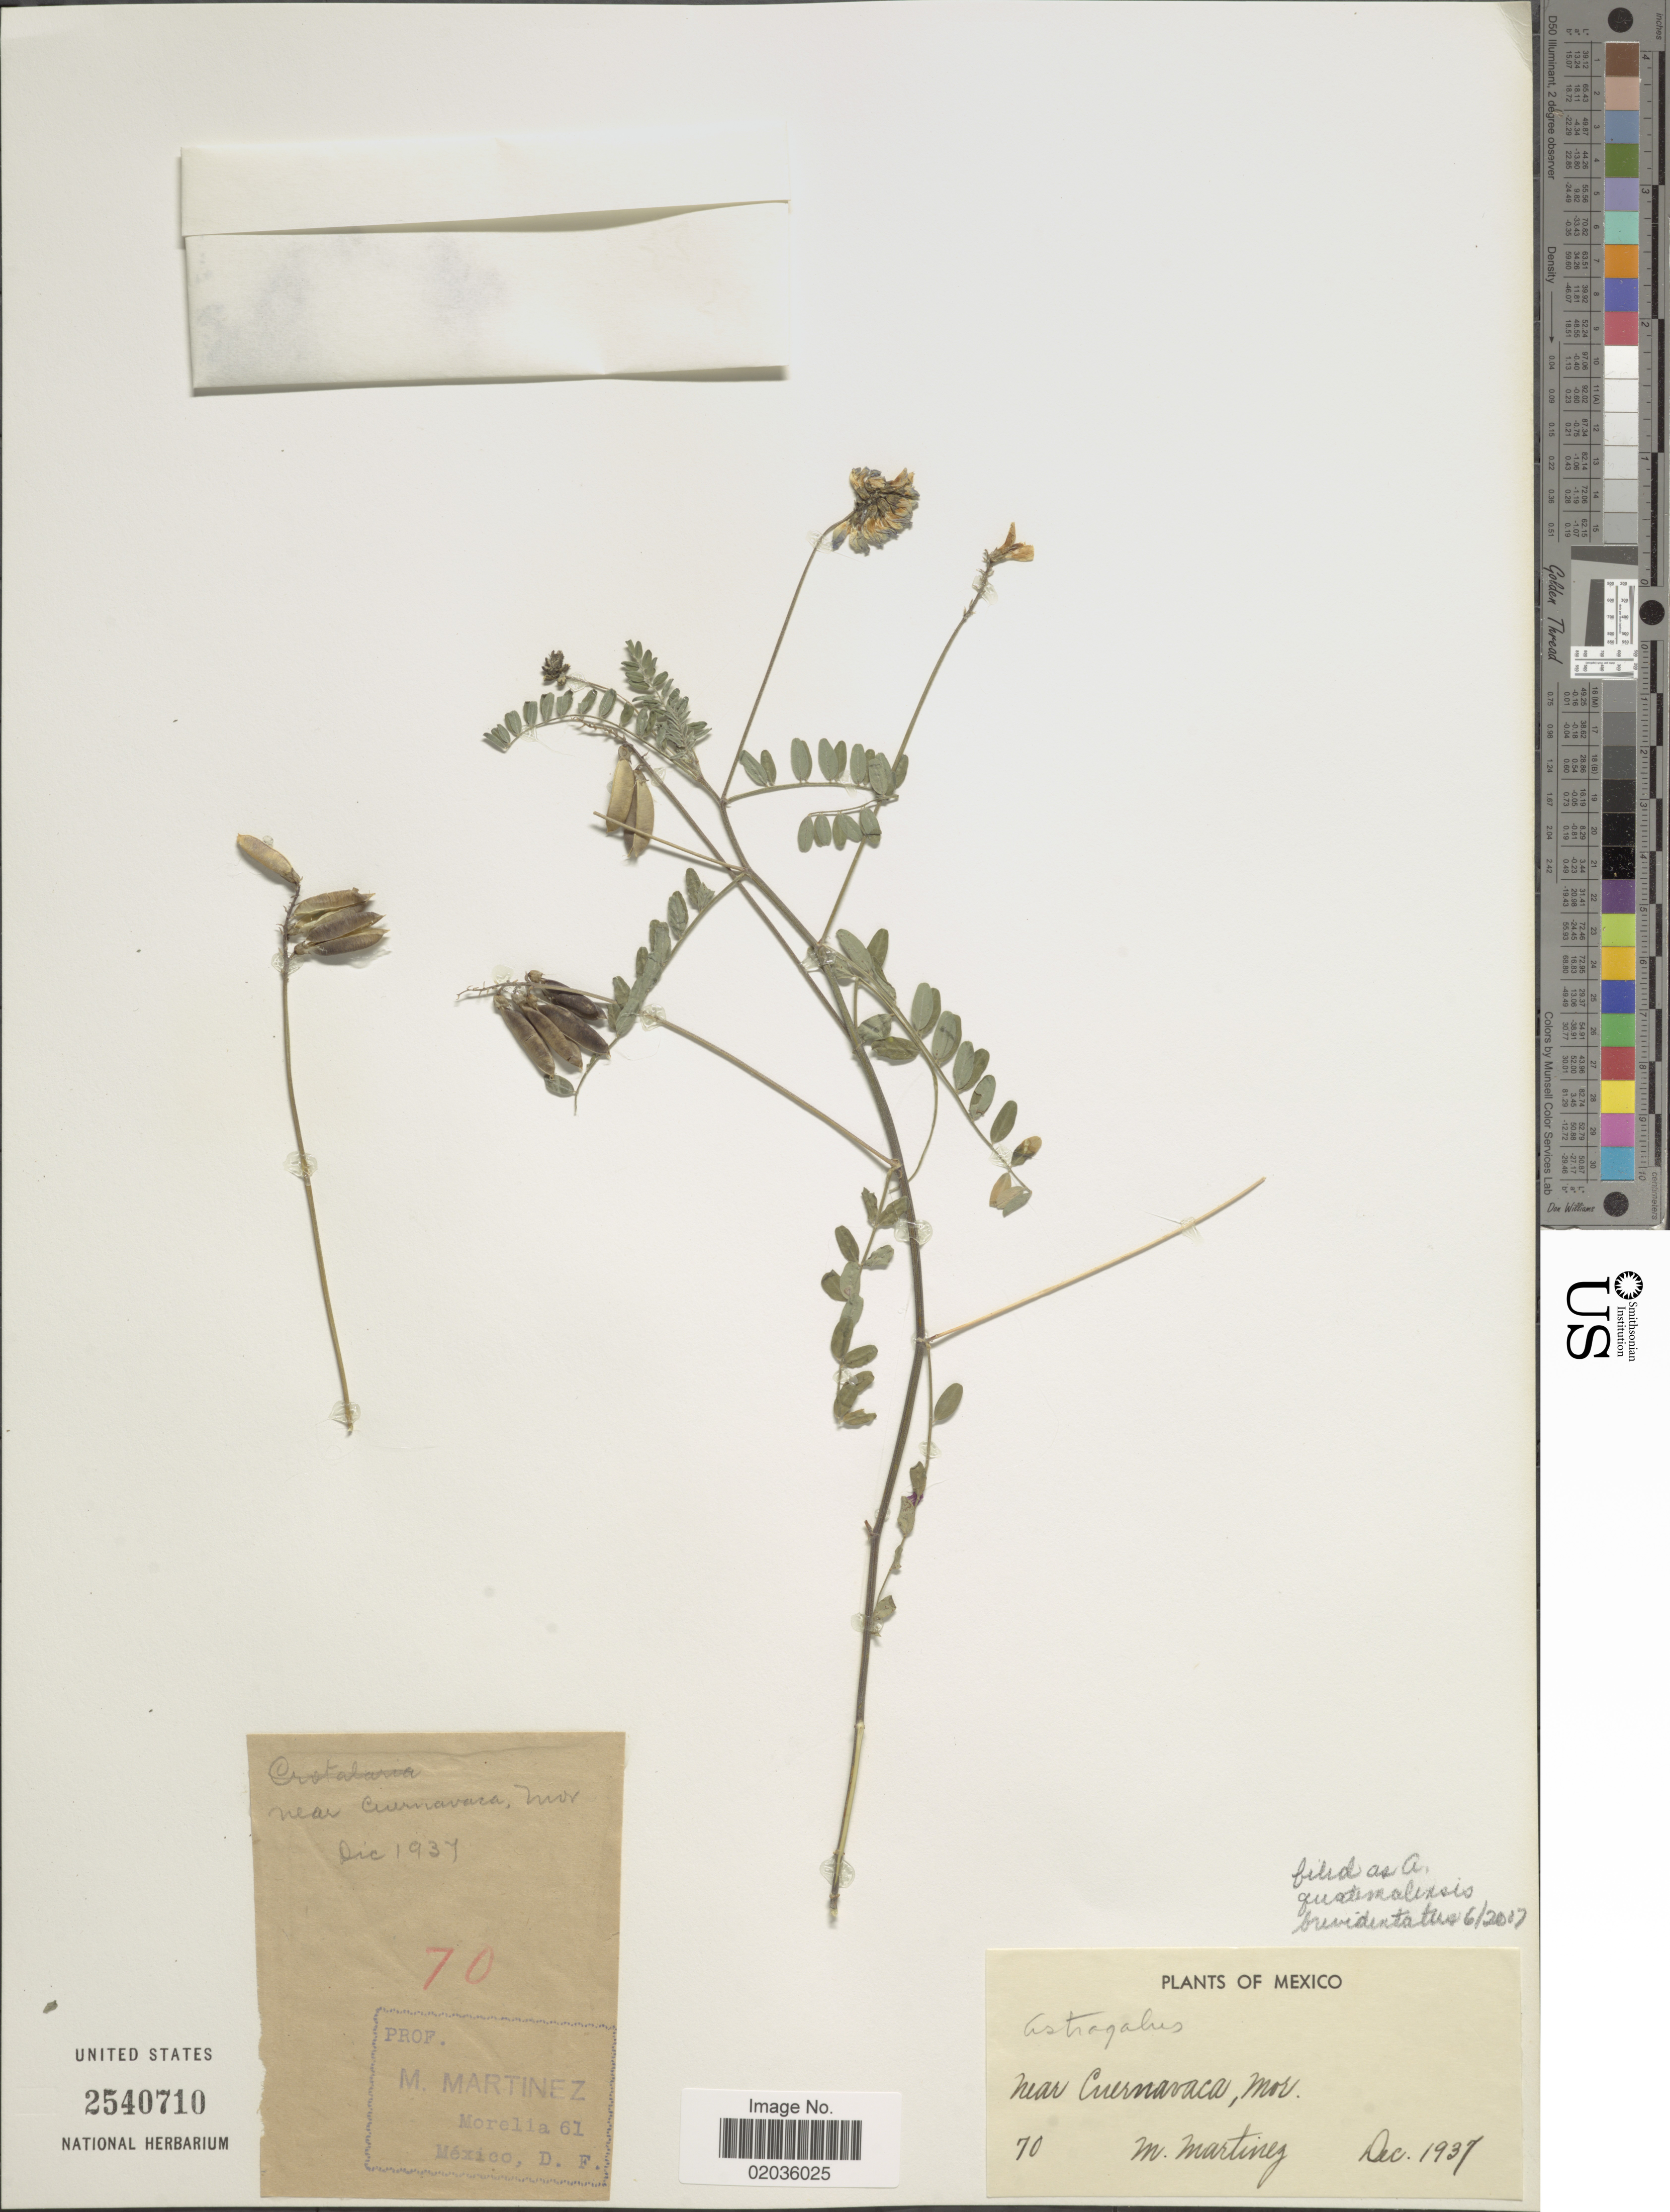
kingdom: Plantae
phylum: Tracheophyta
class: Magnoliopsida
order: Fabales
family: Fabaceae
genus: Astragalus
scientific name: Astragalus guatemalensis var. brevidentatus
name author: (Hemsl.) Barneby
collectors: M. Martinez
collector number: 70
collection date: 1937-12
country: Mexico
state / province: Morelos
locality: Near Cuernavaca, Mor.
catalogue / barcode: US 2540710